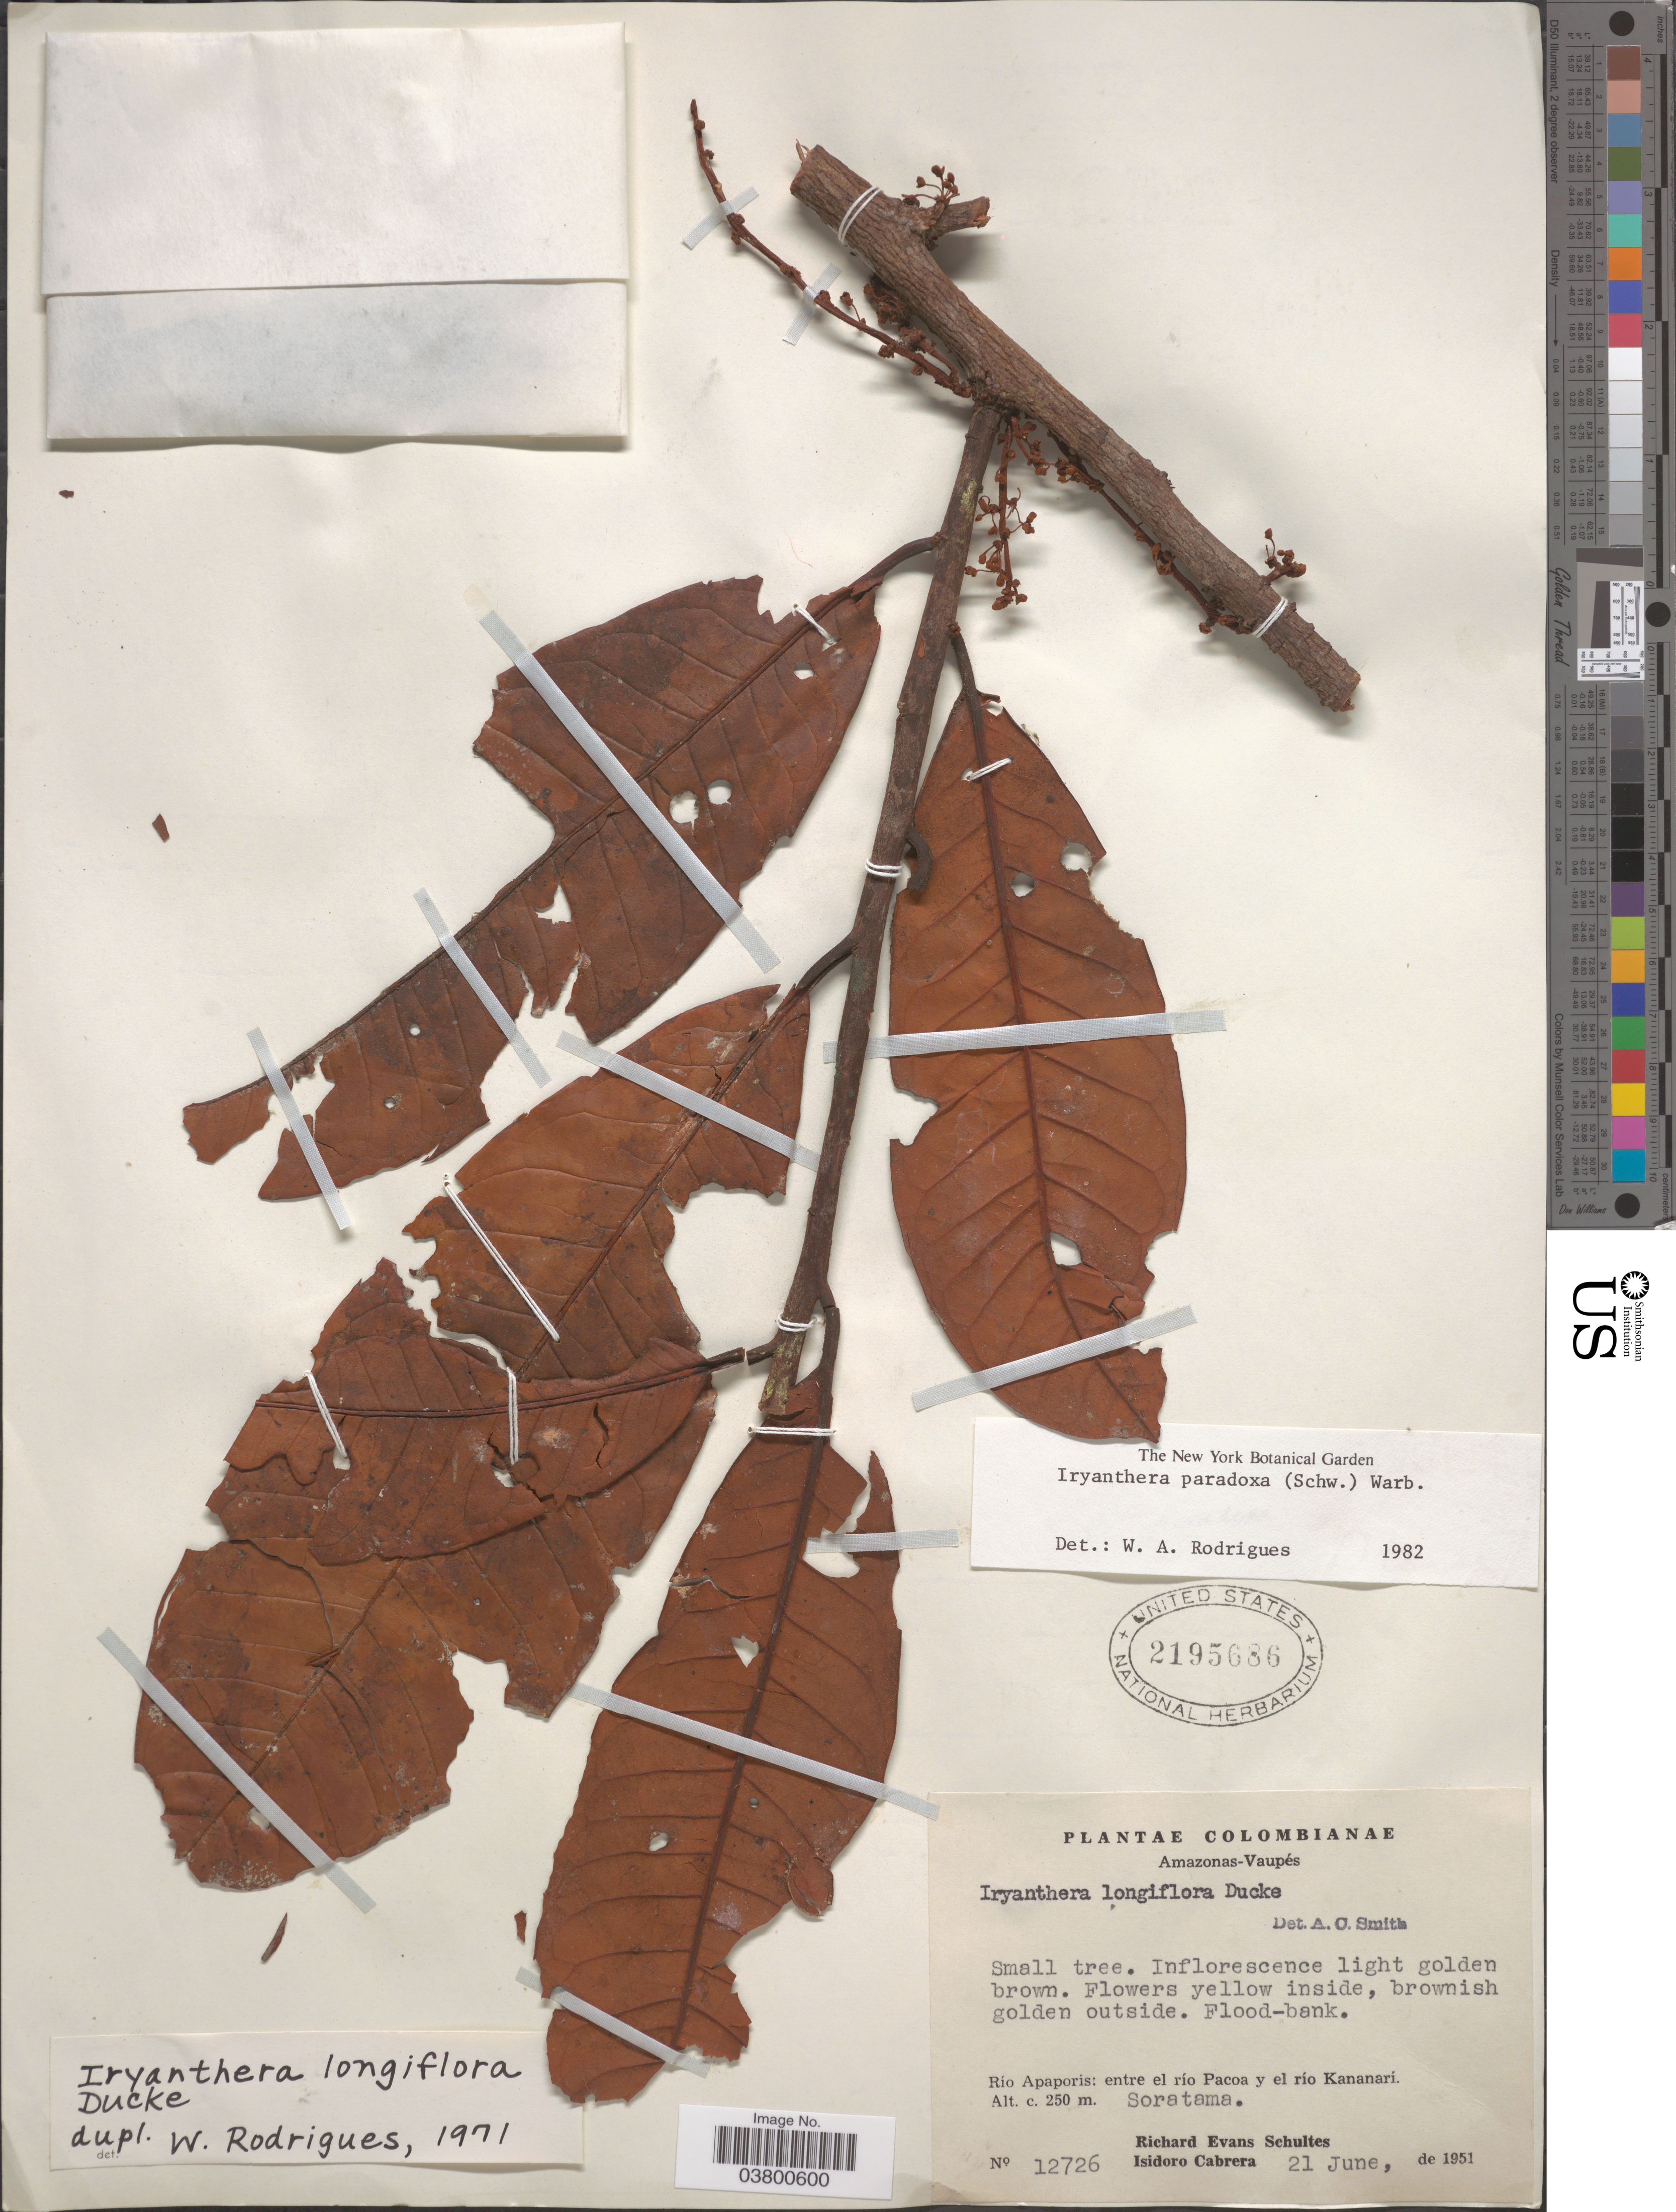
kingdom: Plantae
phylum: Tracheophyta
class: Magnoliopsida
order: Magnoliales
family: Myristicaceae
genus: Iryanthera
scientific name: Iryanthera paradoxa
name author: (Schwacke) Warb.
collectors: R. E. Schultes & I. Cabrera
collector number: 12726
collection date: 1951-06-21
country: Colombia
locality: Amazonas - Vaupés. Río Apaporis: entre el Río Pacoa y el río Kananarí. Soratama.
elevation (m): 250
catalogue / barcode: US 2195686